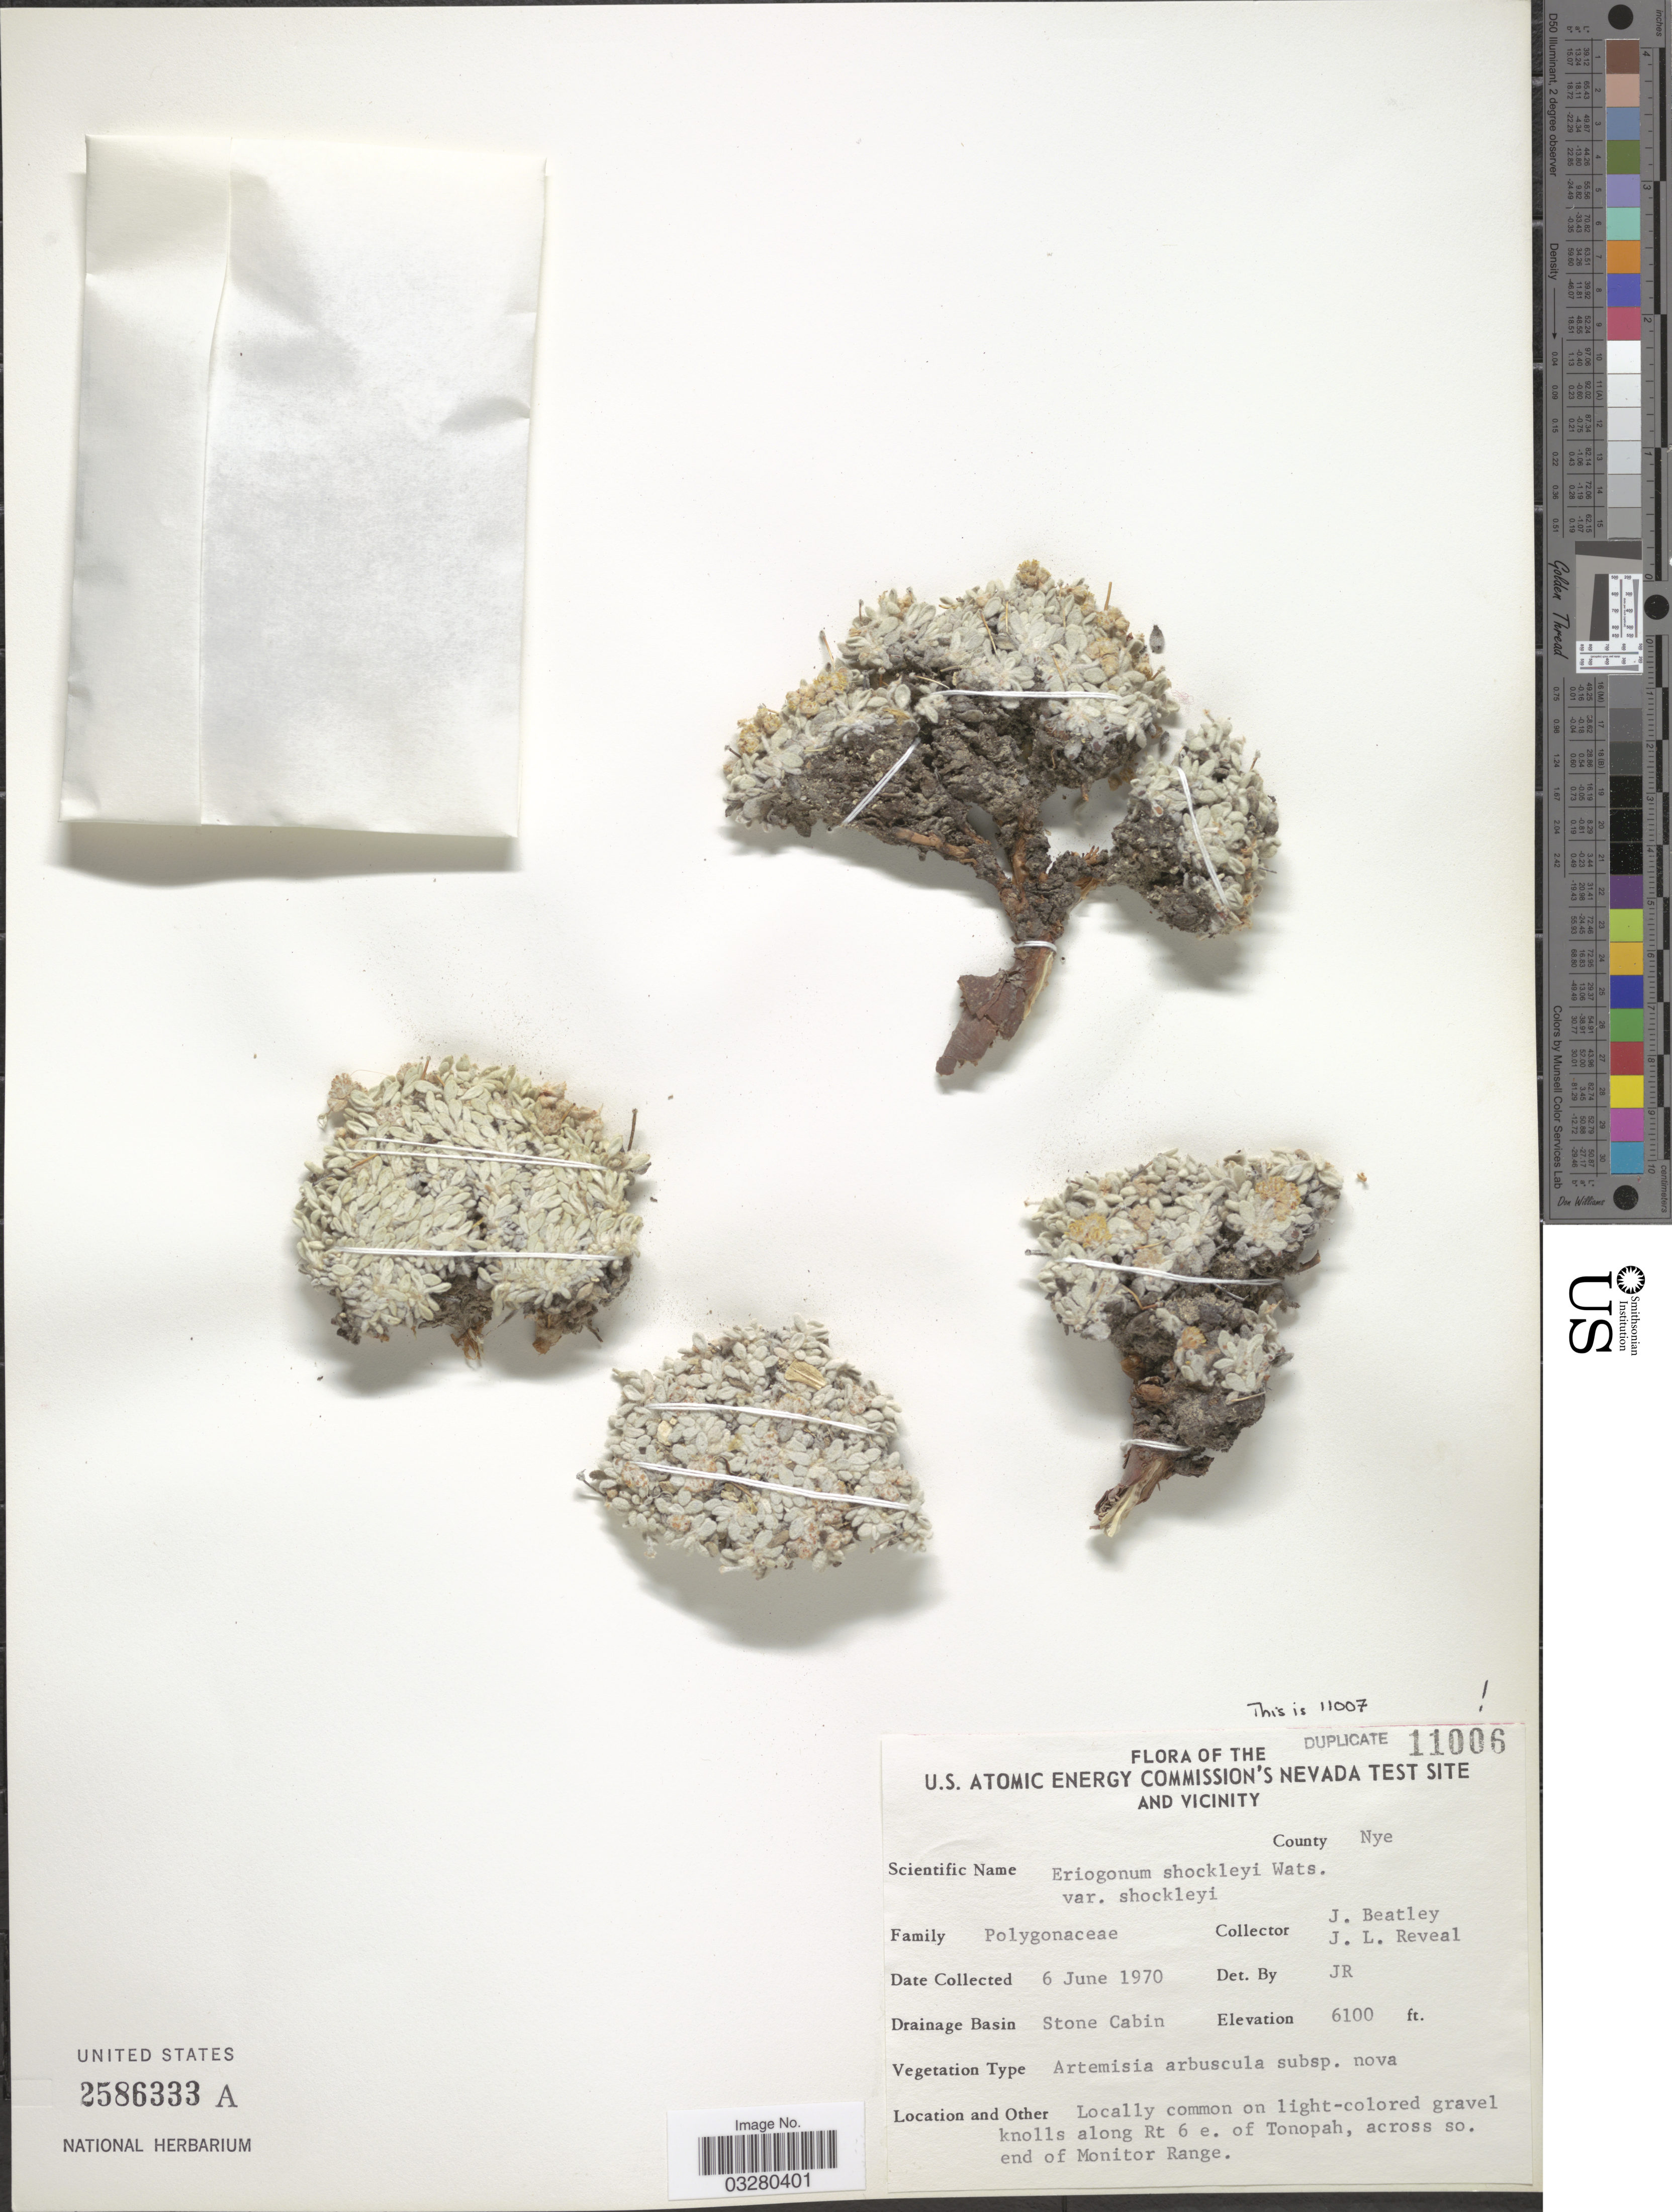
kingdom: Plantae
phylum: Tracheophyta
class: Magnoliopsida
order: Caryophyllales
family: Polygonaceae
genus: Eriogonum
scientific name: Eriogonum shockleyi var. shockleyi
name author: S. Watson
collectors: J. C. Beatley & J. L. Reveal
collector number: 11006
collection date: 1970-06-06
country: United States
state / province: Nevada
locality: U.S. Atomic Energy Commission's Nevada Test Site and Vicinity. County Nye. Drainage Basin Stone Cabin. Locally common on light-colored gravel knolls along Rt 6 e. of Tonopah, across so. end of Monitor Range.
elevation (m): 1859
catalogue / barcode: US 2586333A